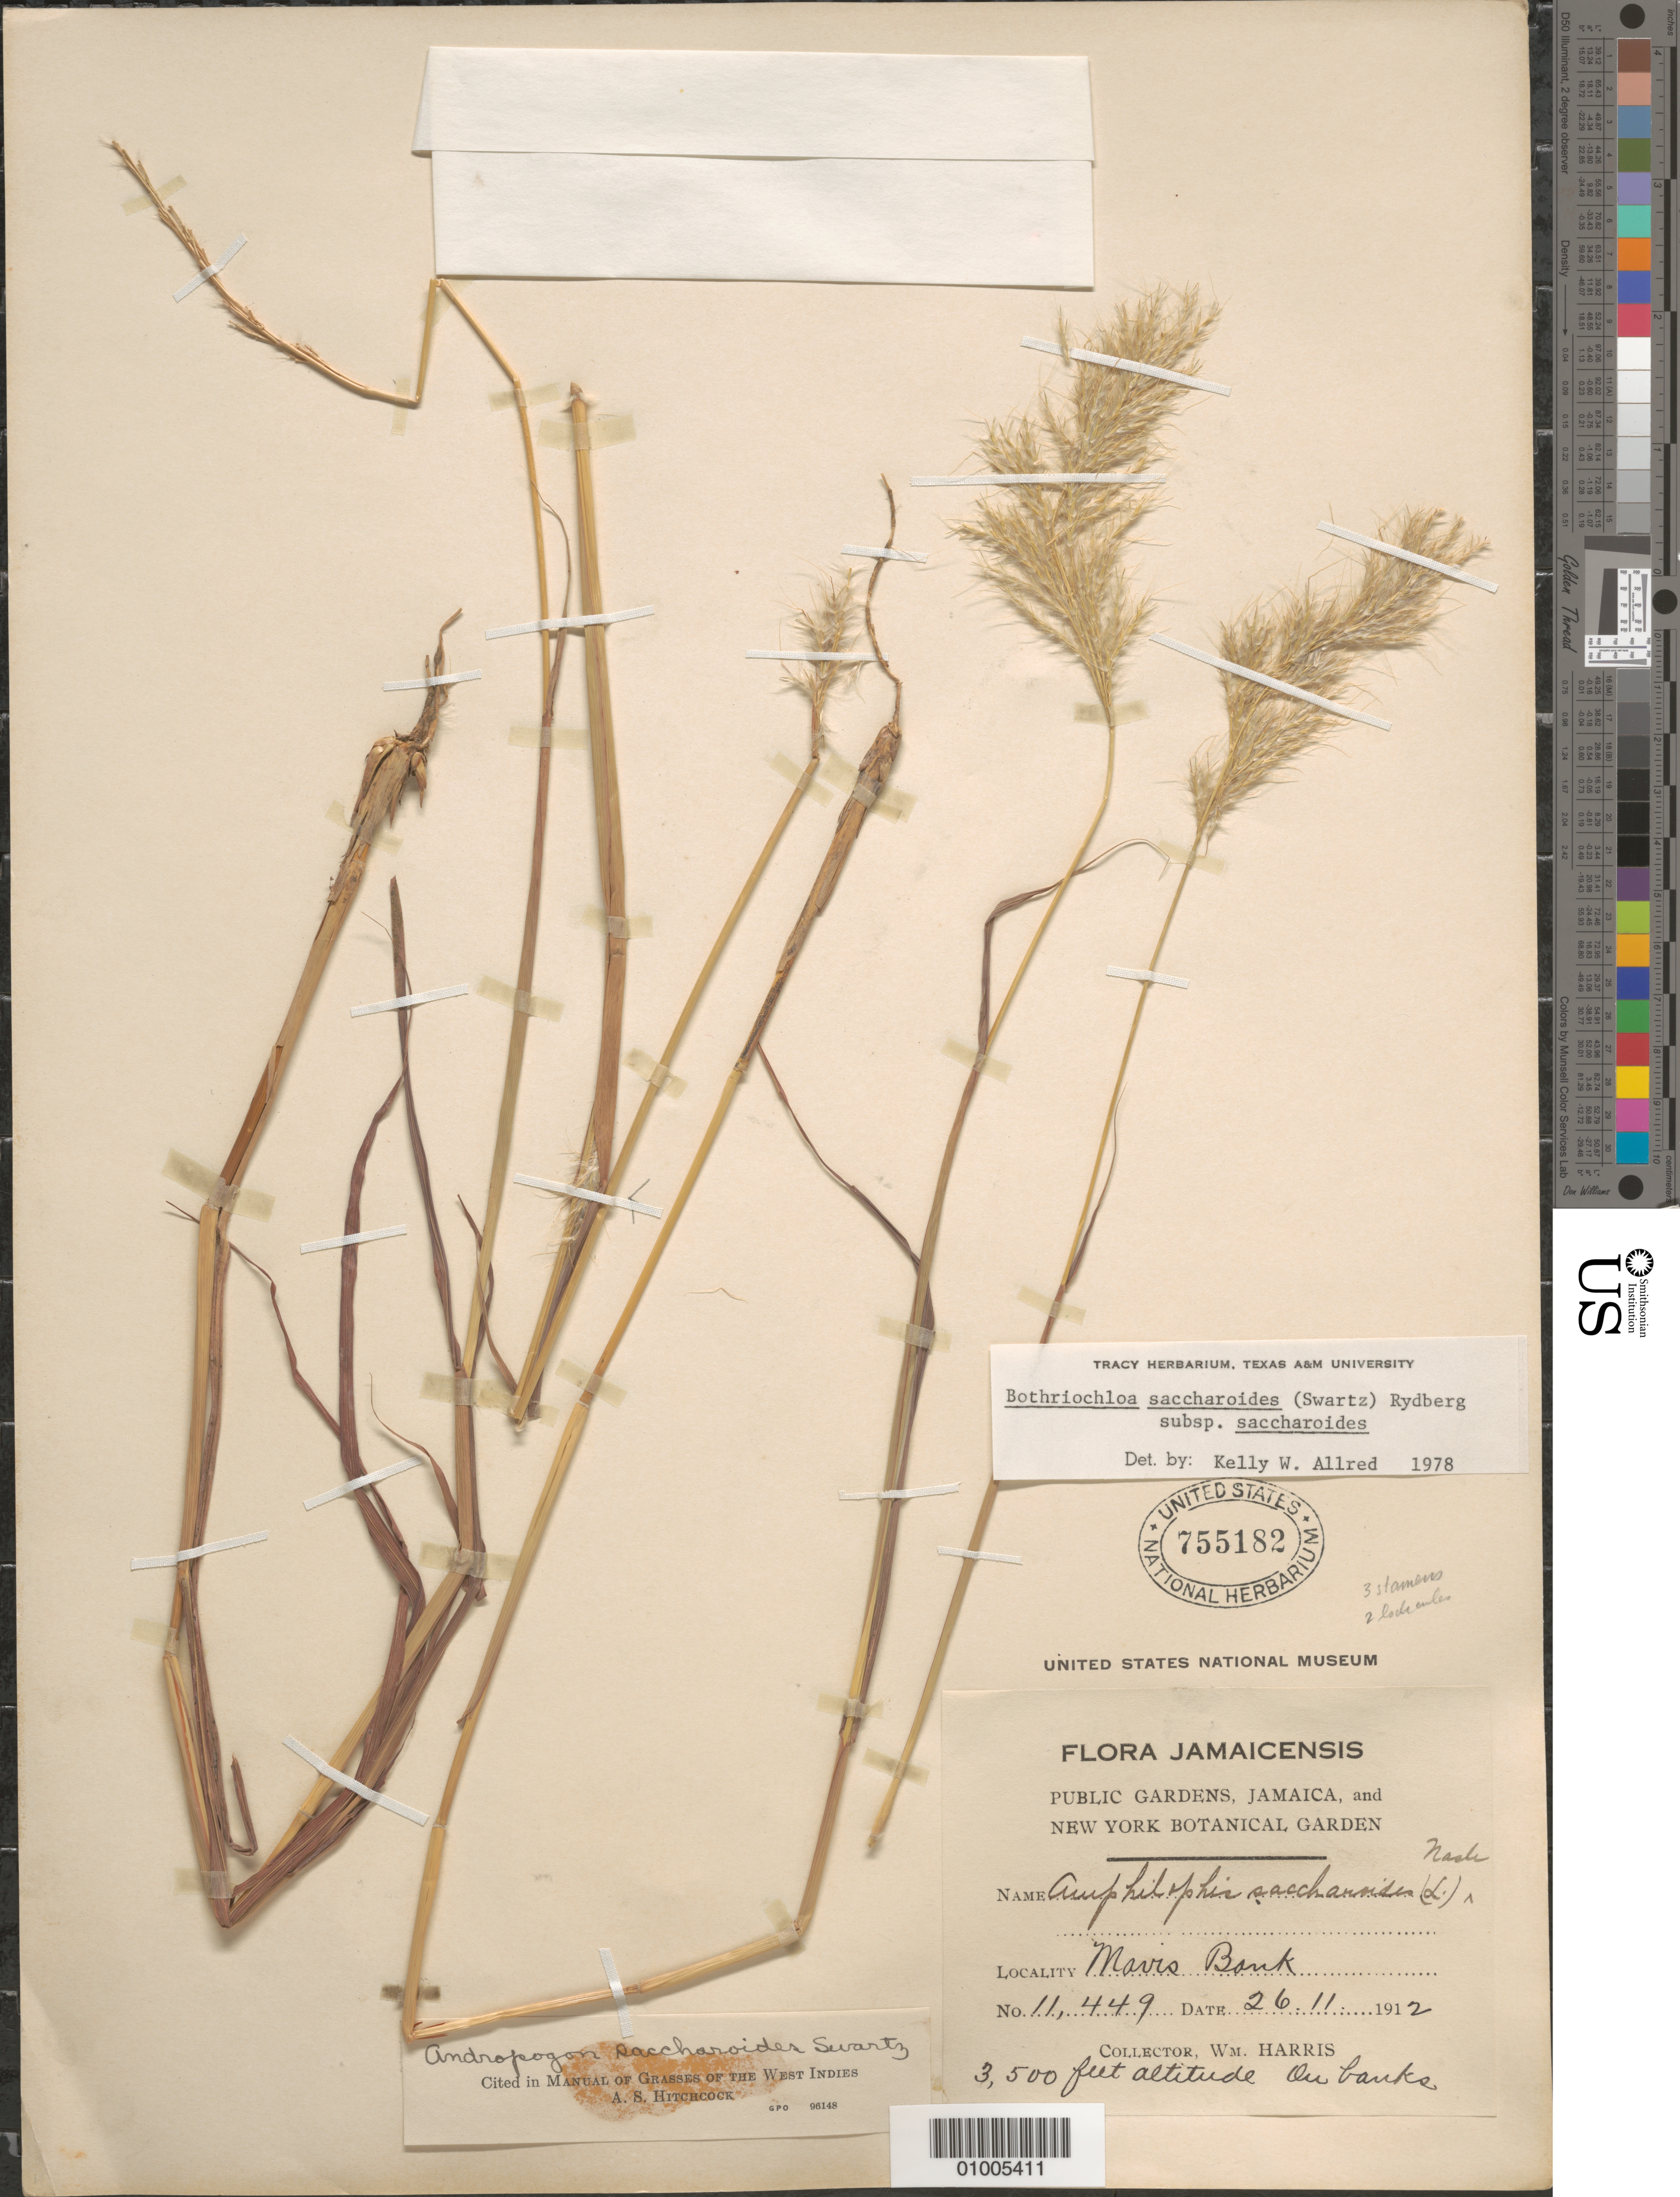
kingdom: Plantae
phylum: Tracheophyta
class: Liliopsida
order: Poales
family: Poaceae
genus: Bothriochloa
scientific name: Bothriochloa saccharoides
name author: (Sw.) Rydb.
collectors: W. H. Harris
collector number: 11449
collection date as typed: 26 Nov 1912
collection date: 1912-11-26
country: Jamaica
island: Jamaica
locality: Mavis Bank.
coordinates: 0 N, 0 E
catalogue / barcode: US 755182